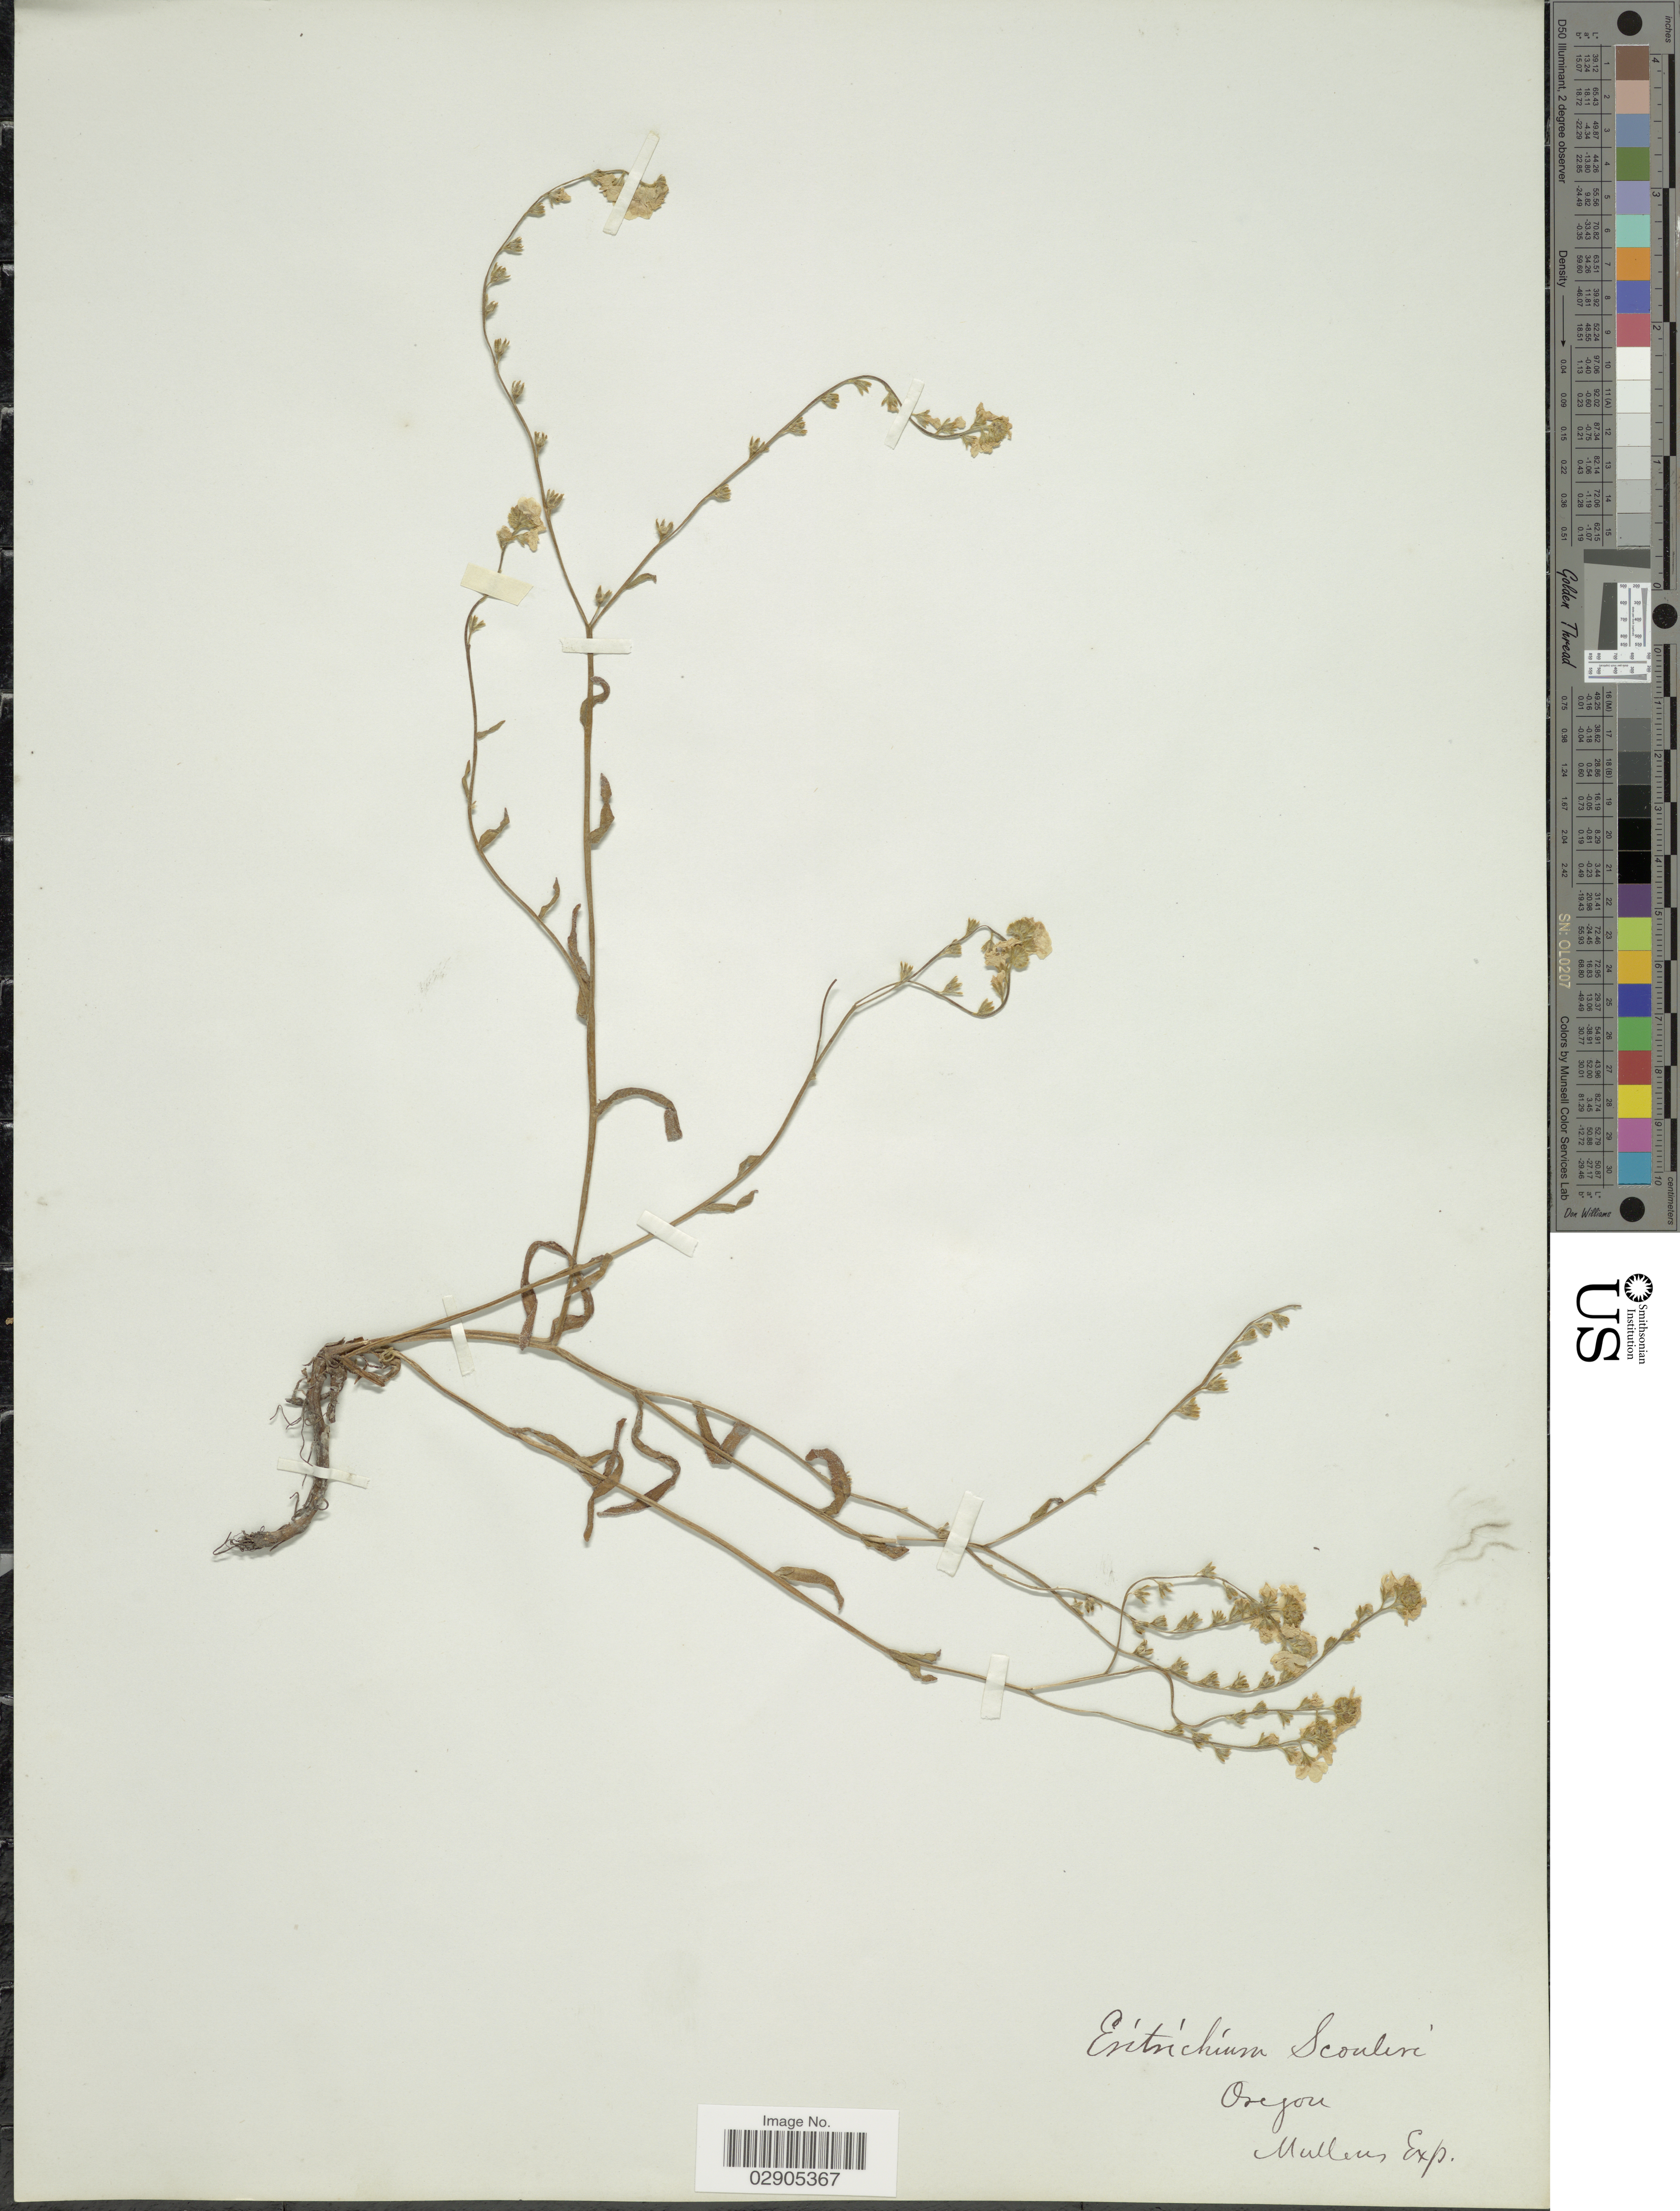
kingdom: Plantae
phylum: Tracheophyta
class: Magnoliopsida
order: Boraginales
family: Boraginaceae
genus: Allocarya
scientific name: Allocarya scouleri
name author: (Hook. & Arn.) S.W. Greene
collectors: N. Mullens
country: United States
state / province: Oregon